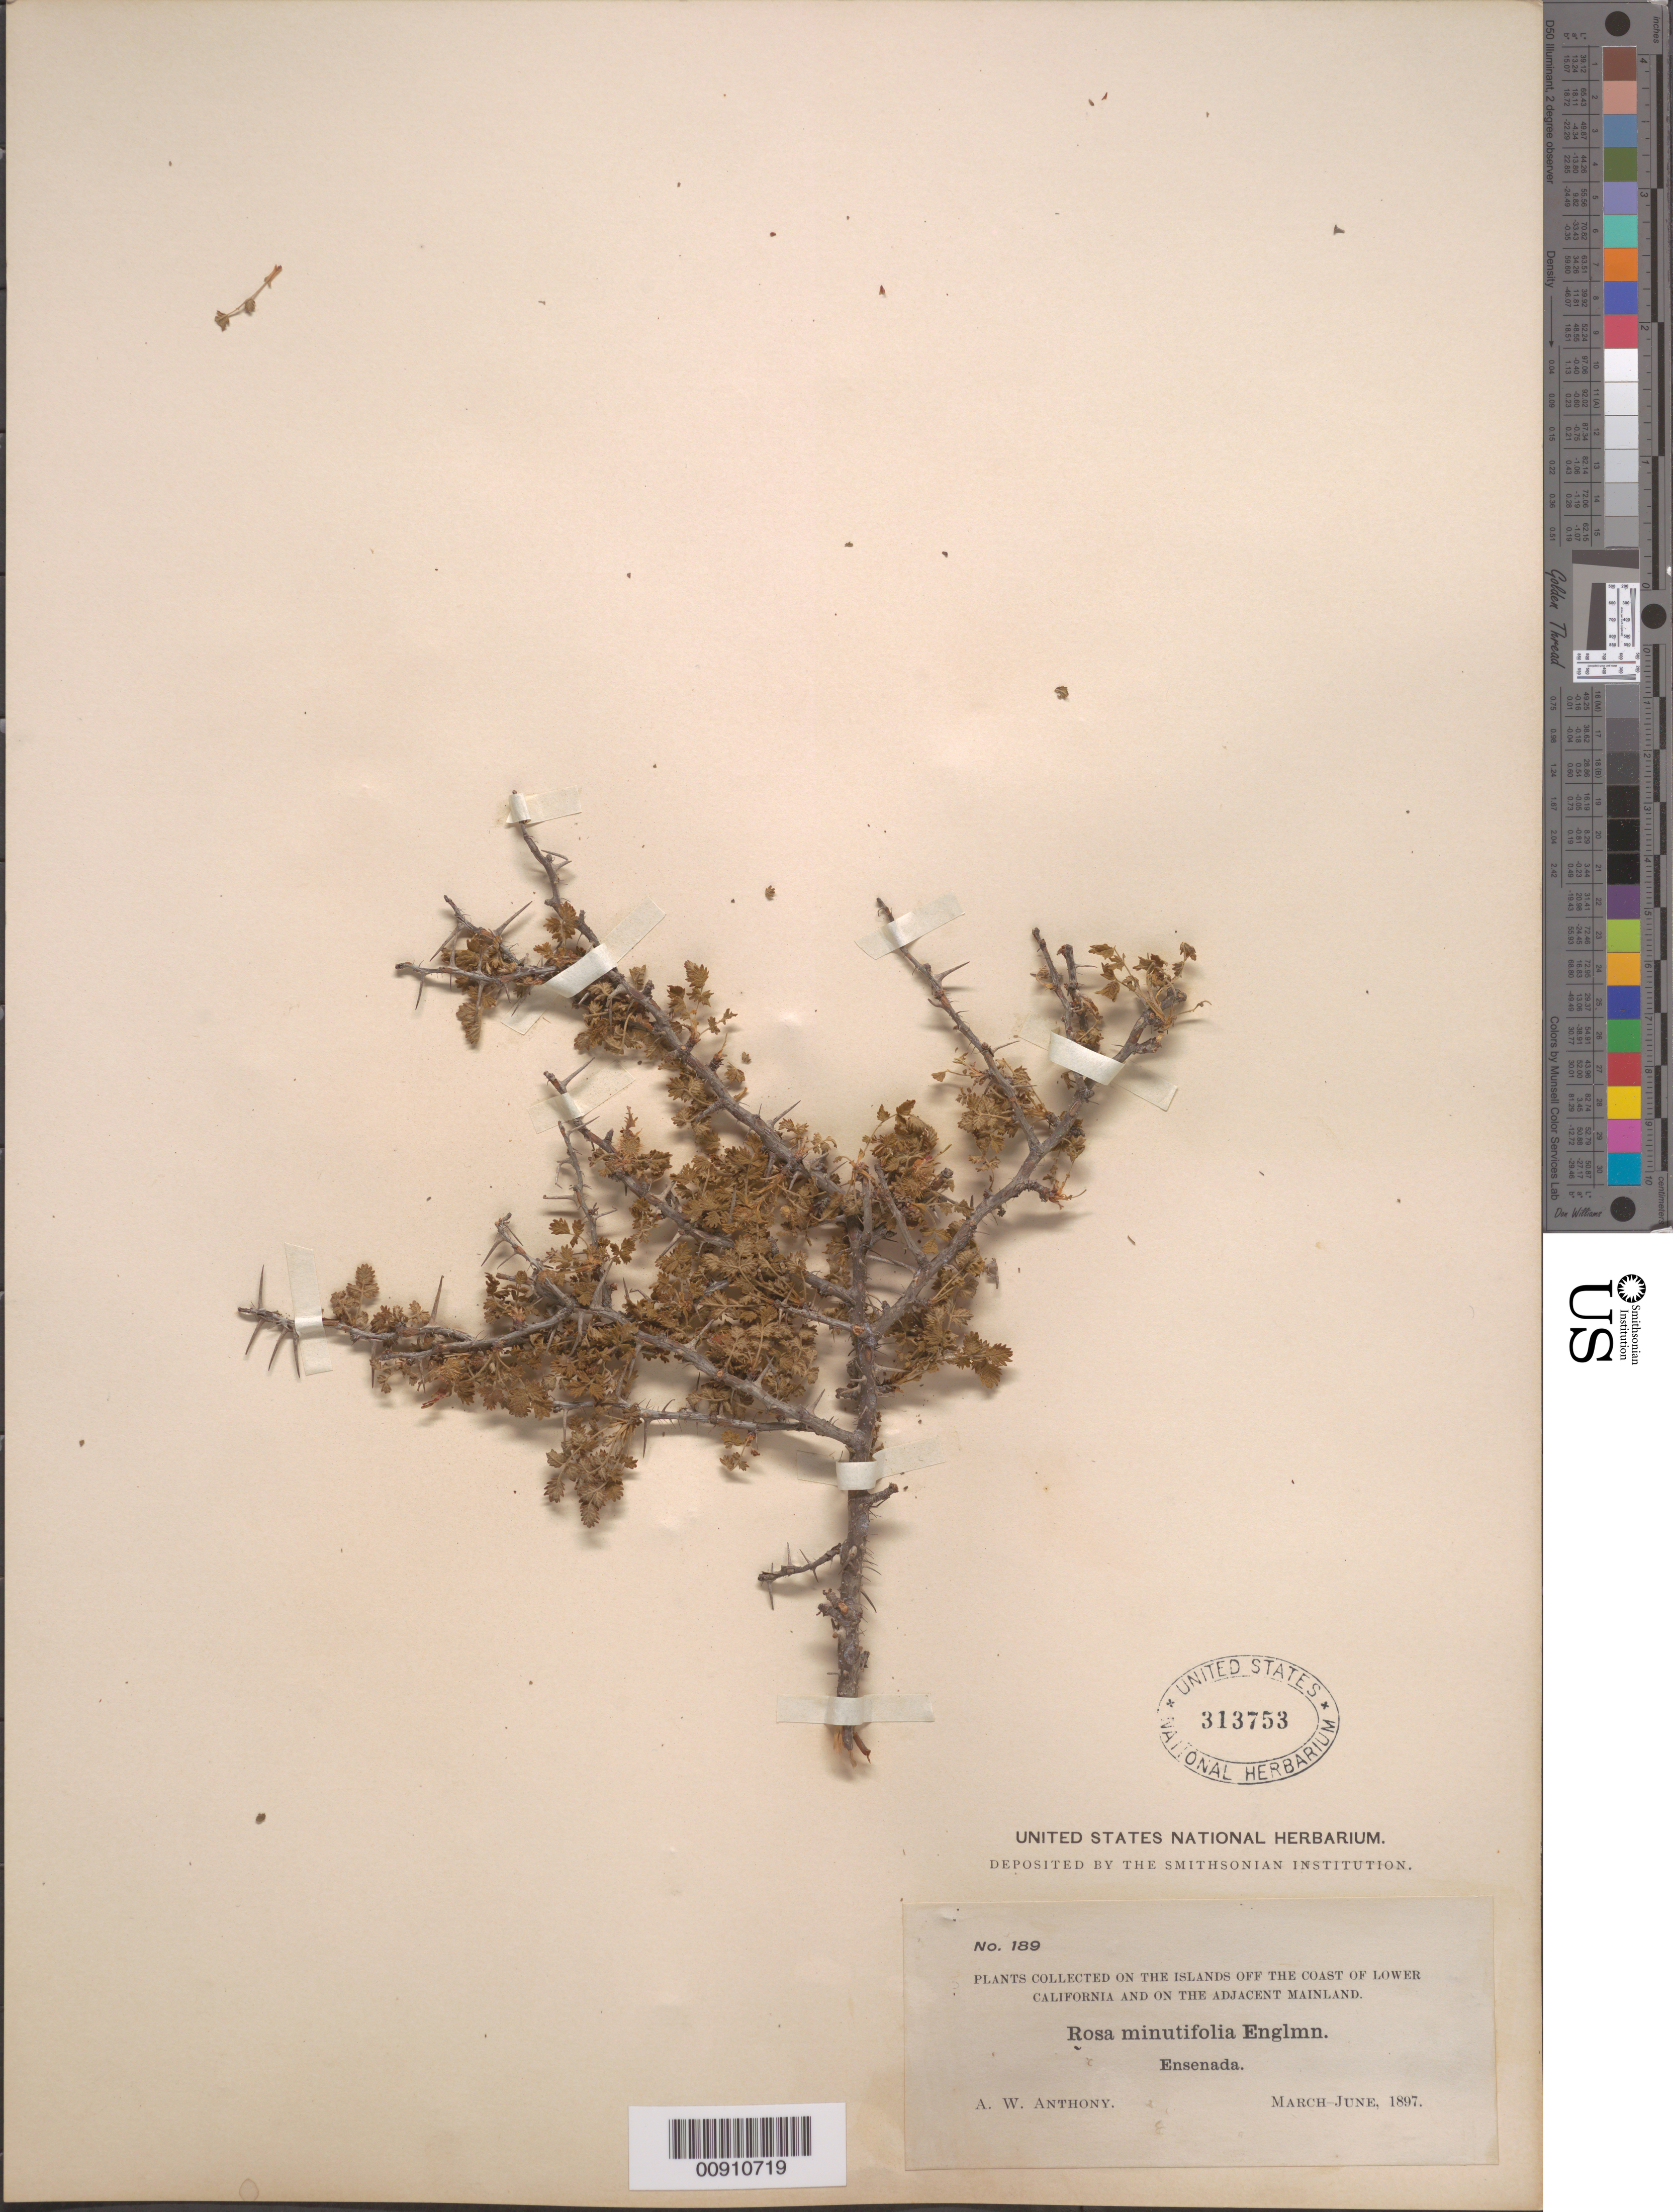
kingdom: Plantae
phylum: Tracheophyta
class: Magnoliopsida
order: Rosales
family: Rosaceae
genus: Rosa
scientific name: Rosa minutifolia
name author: Engelm. in Parry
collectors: A. W. Anthony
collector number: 189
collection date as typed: Mar 1897 to -- Jun 1897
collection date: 1897-03/1897-06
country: Mexico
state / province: Baja California Norte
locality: Ensenada.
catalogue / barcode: US 313753